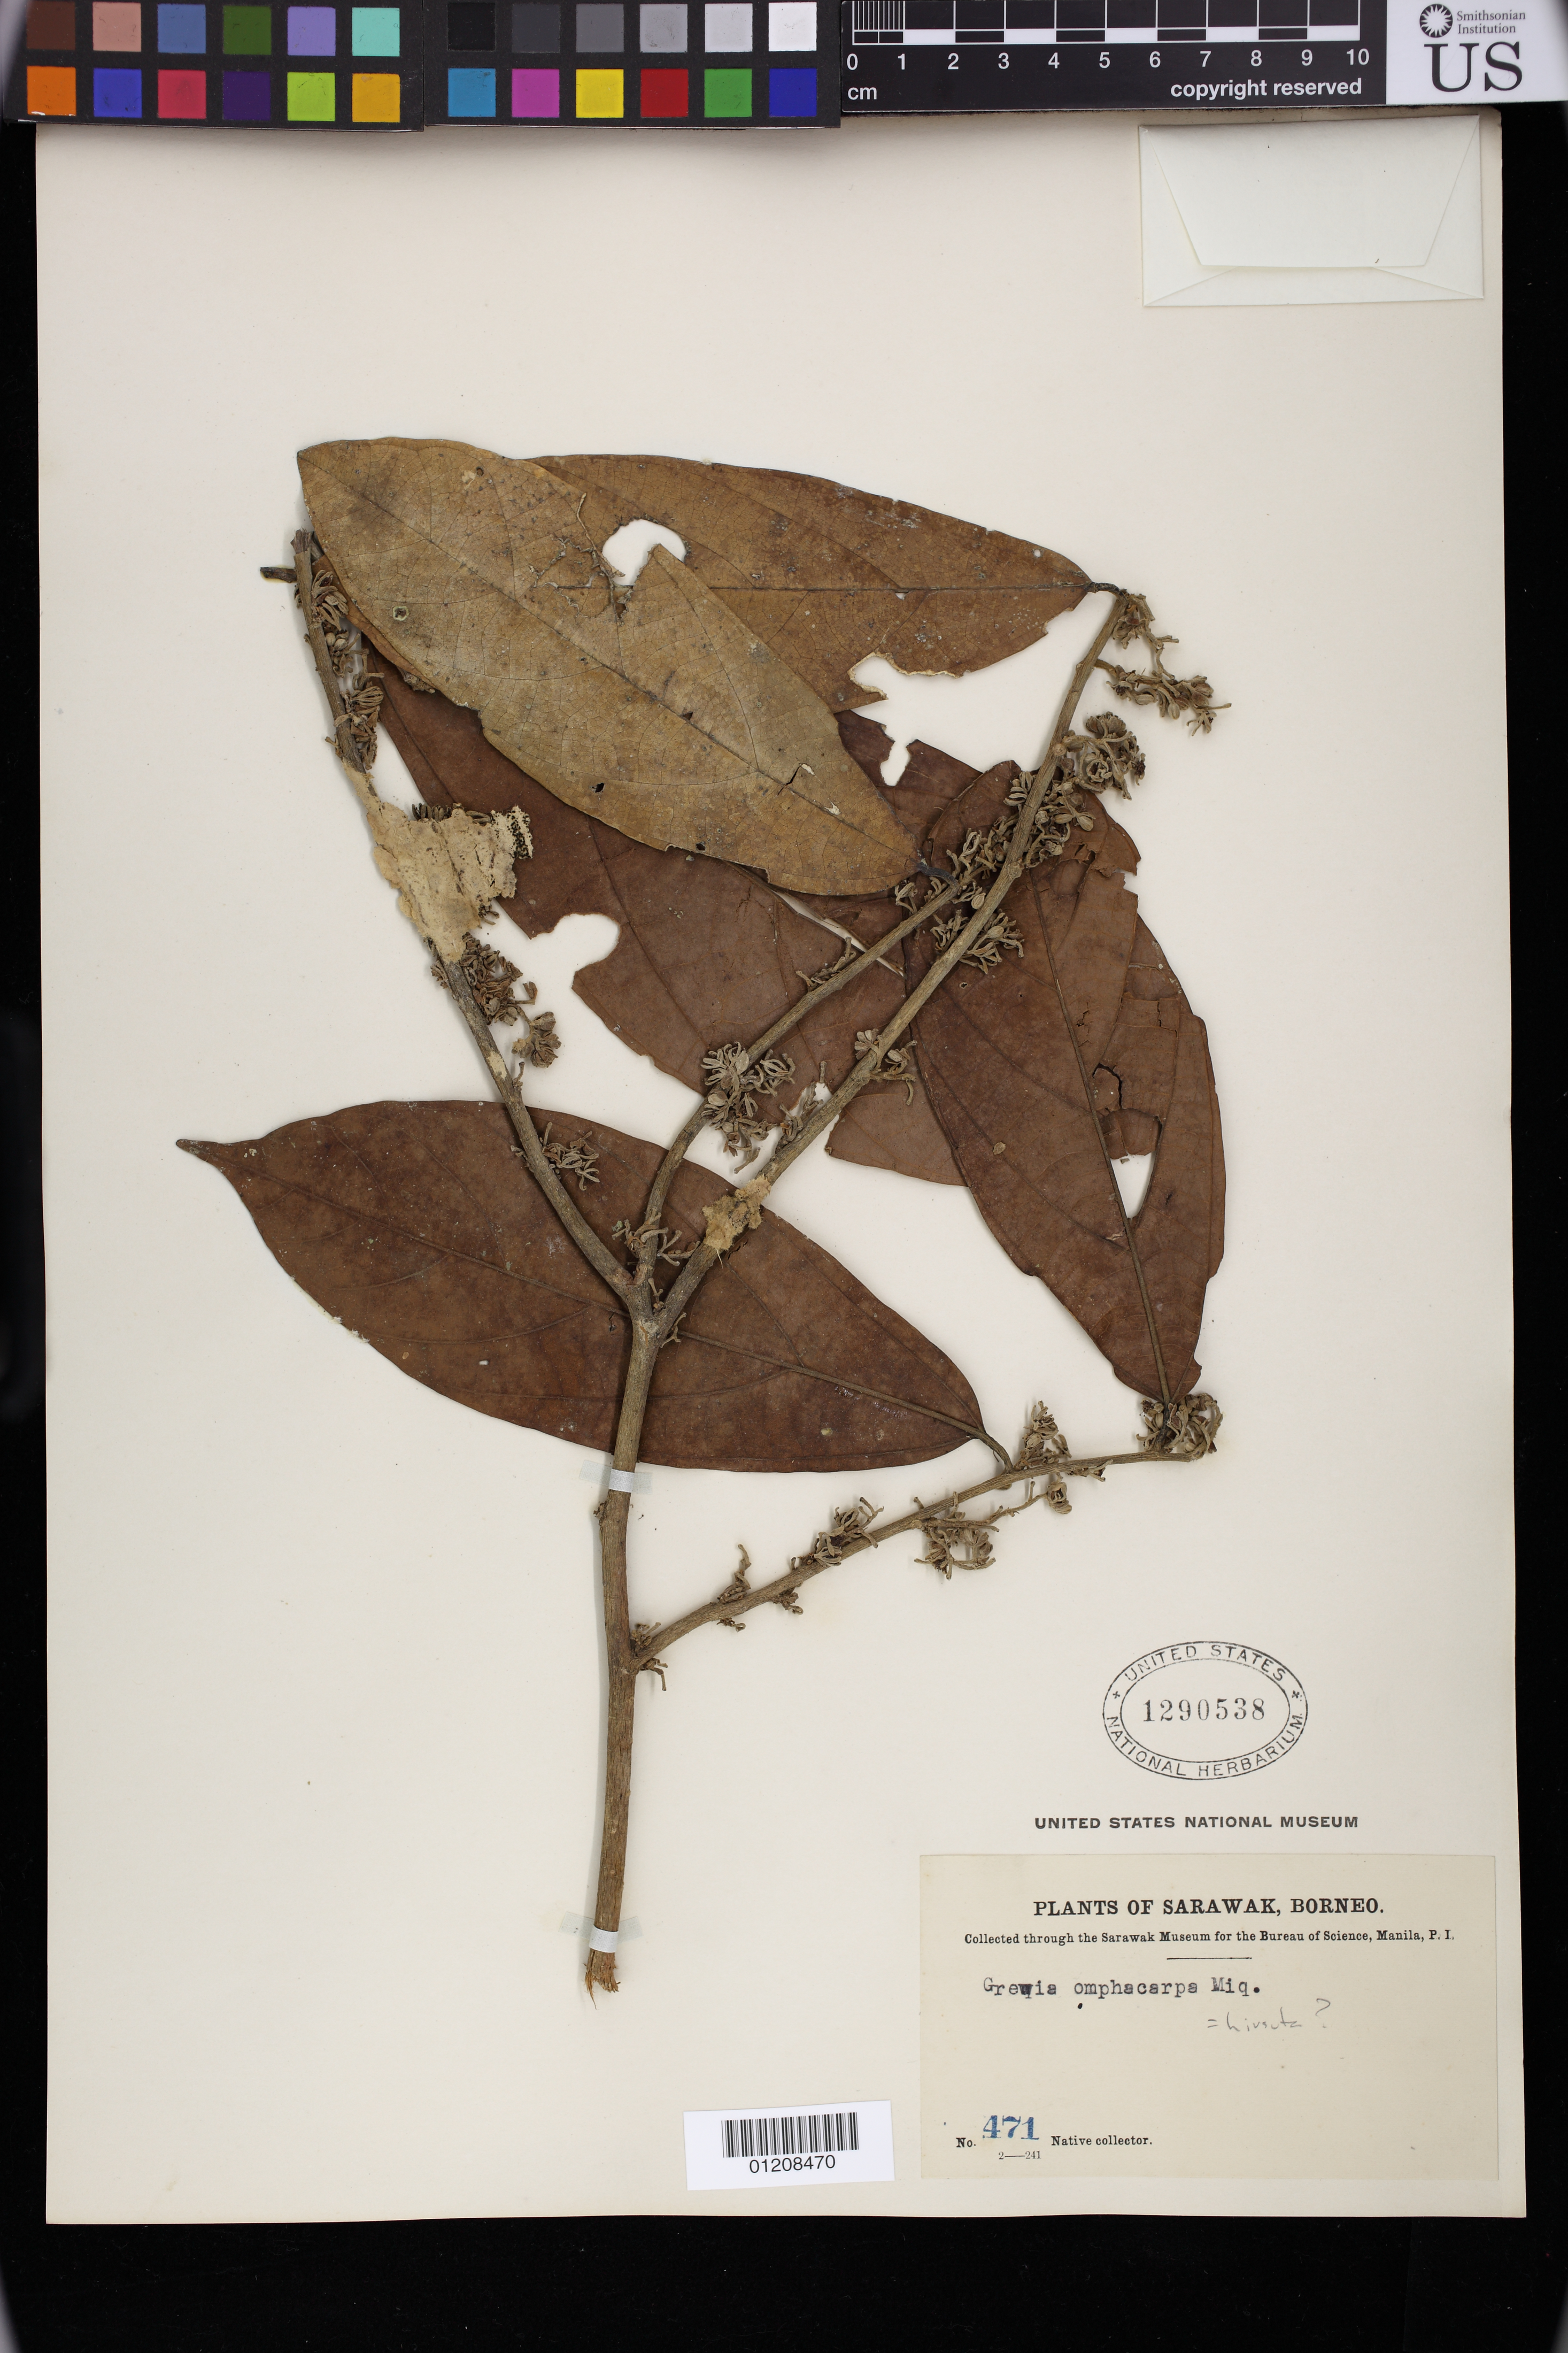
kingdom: Plantae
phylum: Tracheophyta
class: Magnoliopsida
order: Malvales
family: Malvaceae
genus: Microcos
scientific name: Microcos hirsuta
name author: (Korth.) Burret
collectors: M. T. Madison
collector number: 471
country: Malaysia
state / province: Sarawak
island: Borneo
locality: Bukit Krian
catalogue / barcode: US 1290538